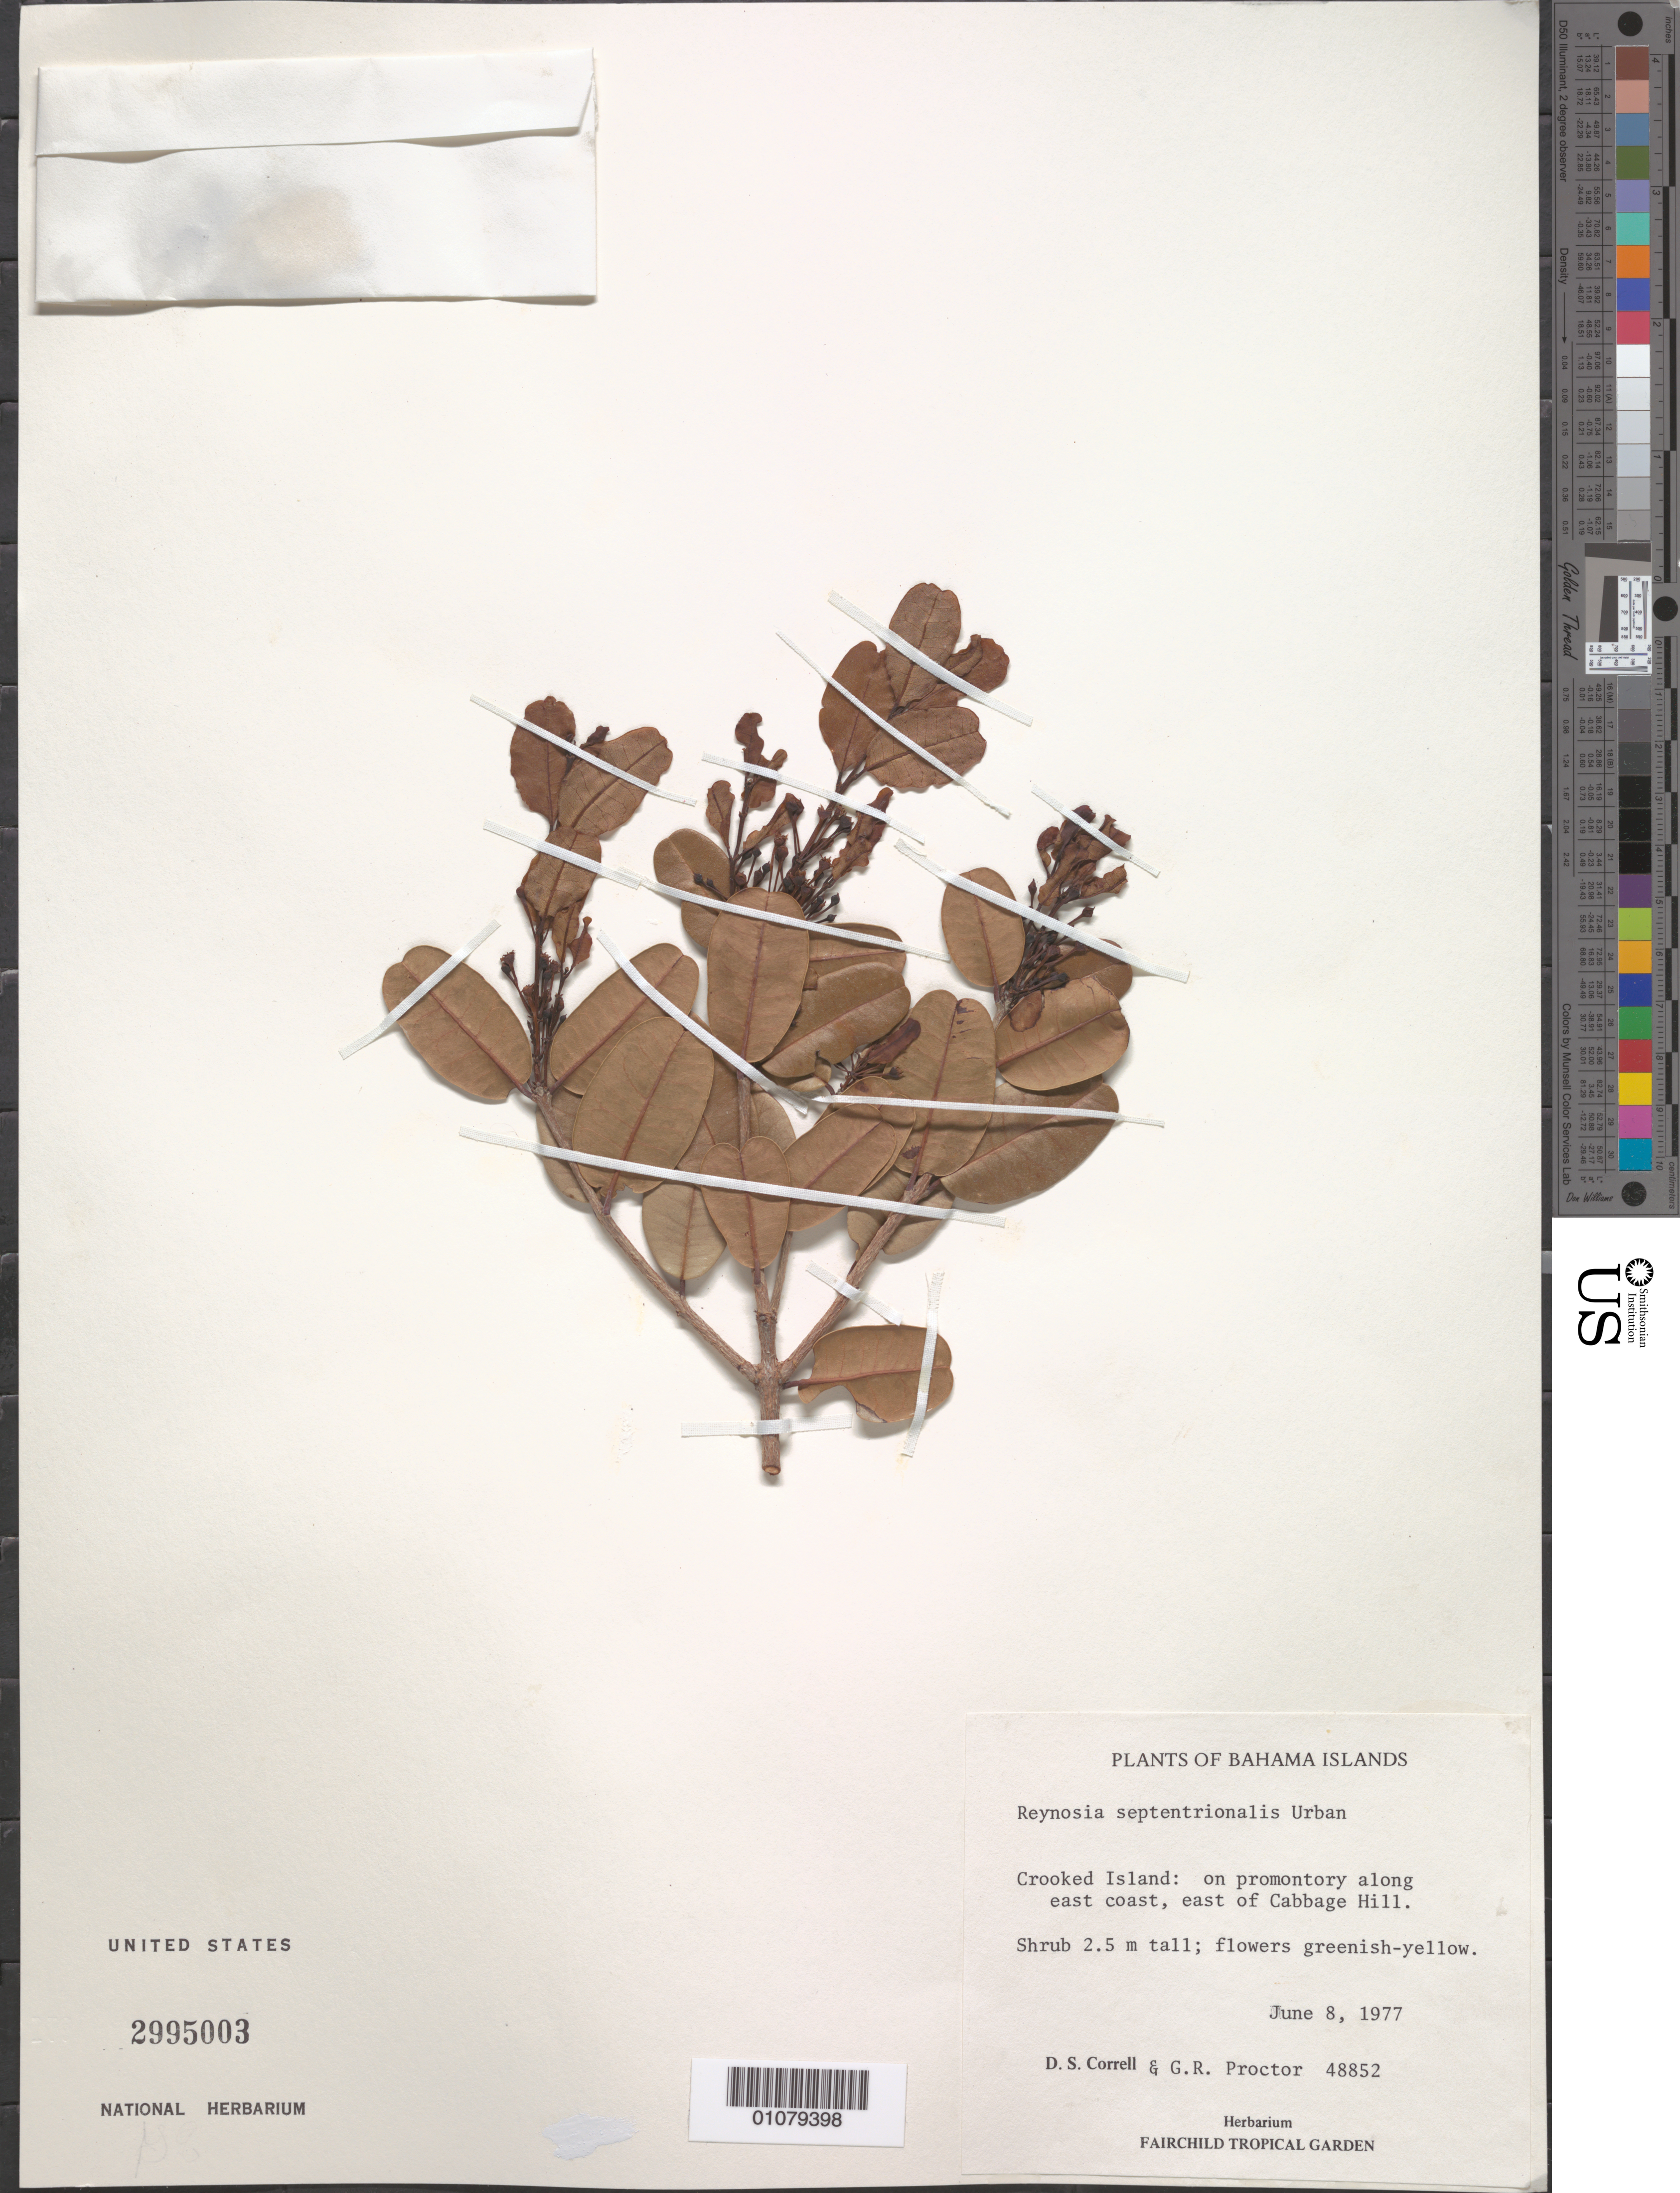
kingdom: Plantae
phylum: Tracheophyta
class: Magnoliopsida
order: Rosales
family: Rhamnaceae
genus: Reynosia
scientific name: Reynosia septentrionalis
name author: Urb.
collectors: D. S. Correll & G. R. Proctor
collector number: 48852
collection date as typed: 08 Jun 1977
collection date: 1977-06-08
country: Bahamas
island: Crooked I.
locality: Crooked Island: on promontory along E coast, E of Cabbage Hill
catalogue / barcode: US 2995003